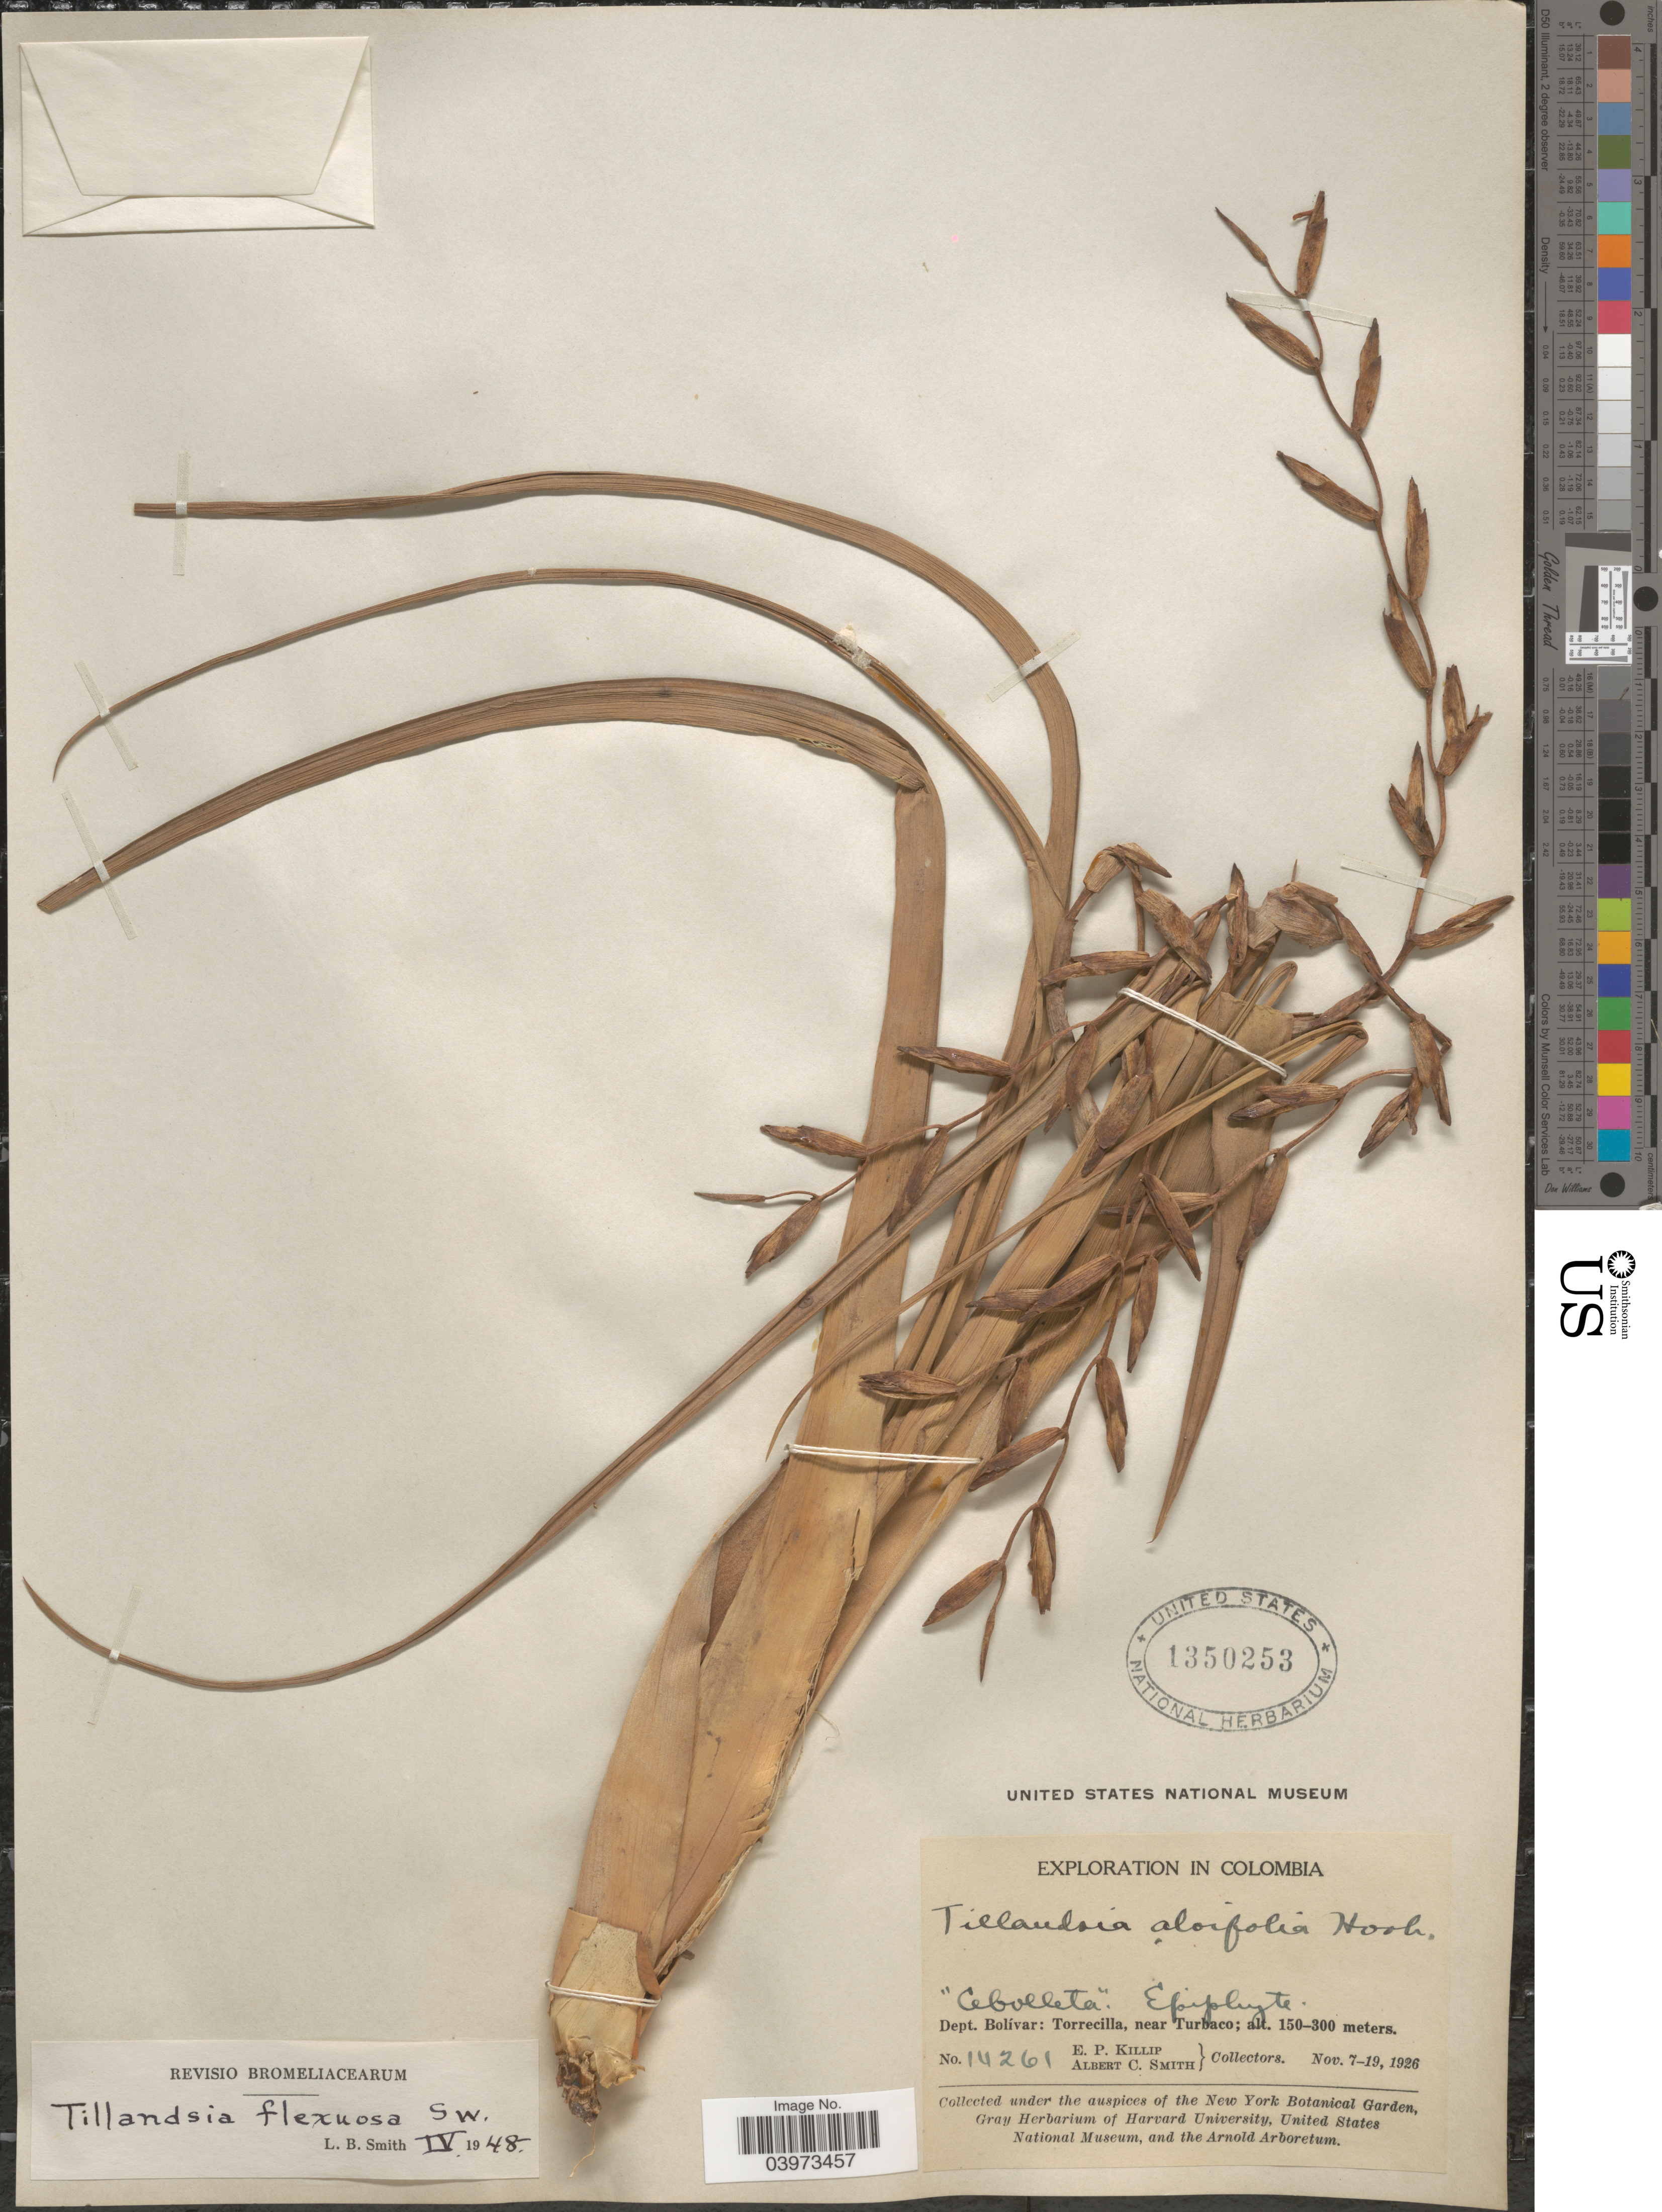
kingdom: Plantae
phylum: Tracheophyta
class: Liliopsida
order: Poales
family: Bromeliaceae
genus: Tillandsia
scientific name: Tillandsia flexuosa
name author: Sw.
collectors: E. P. Killip & A. C. Smith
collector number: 14261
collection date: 1926-11-07/1926-11-19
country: Colombia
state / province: Bolívar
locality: Exploration In Colombia. Dept. Bolívar: Torrecilla, near Turbaco.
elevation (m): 150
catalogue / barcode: US 1350253